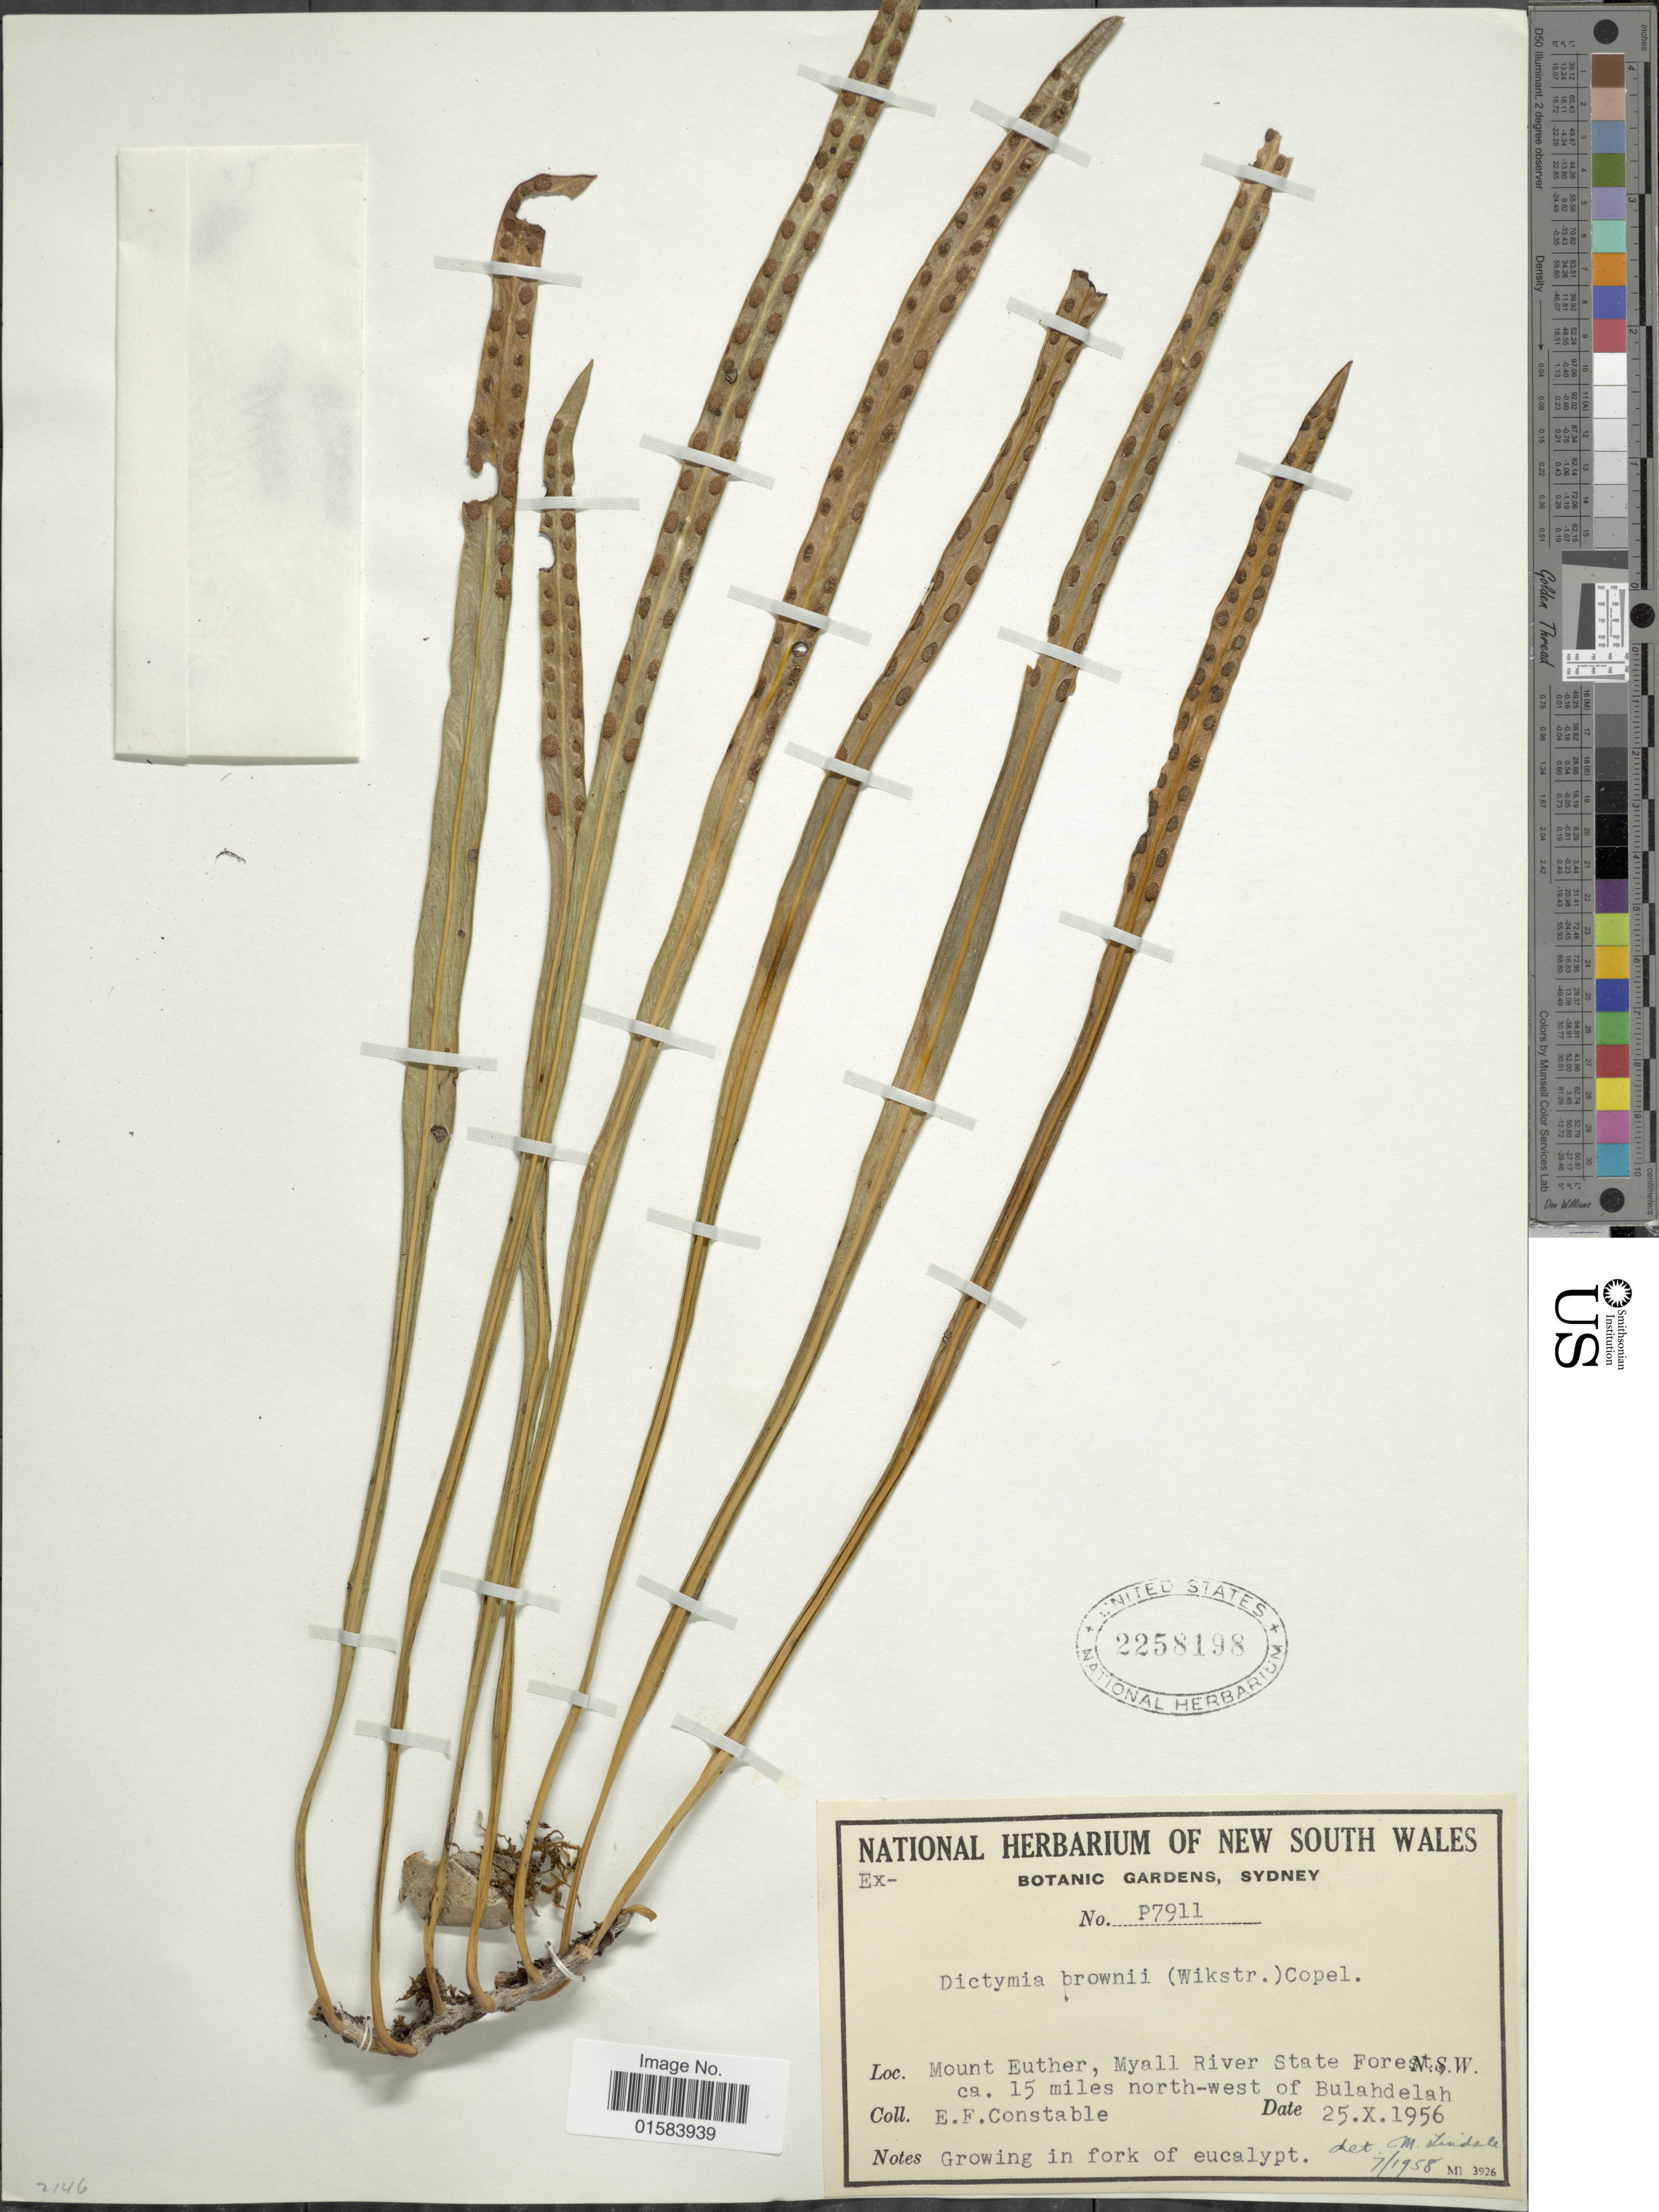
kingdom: Plantae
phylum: Tracheophyta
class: Polypodiopsida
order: Polypodiales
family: Polypodiaceae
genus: Dictymia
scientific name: Dictymia brownii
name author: (Wikstr.) Copel.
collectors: E. F. Constable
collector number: P7911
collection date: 1956-10-25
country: Australia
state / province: New South Wales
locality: Mount Euther, Myall River State Forest, ca. 15 miles north-west of Bulahdelah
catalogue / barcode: US 2258198